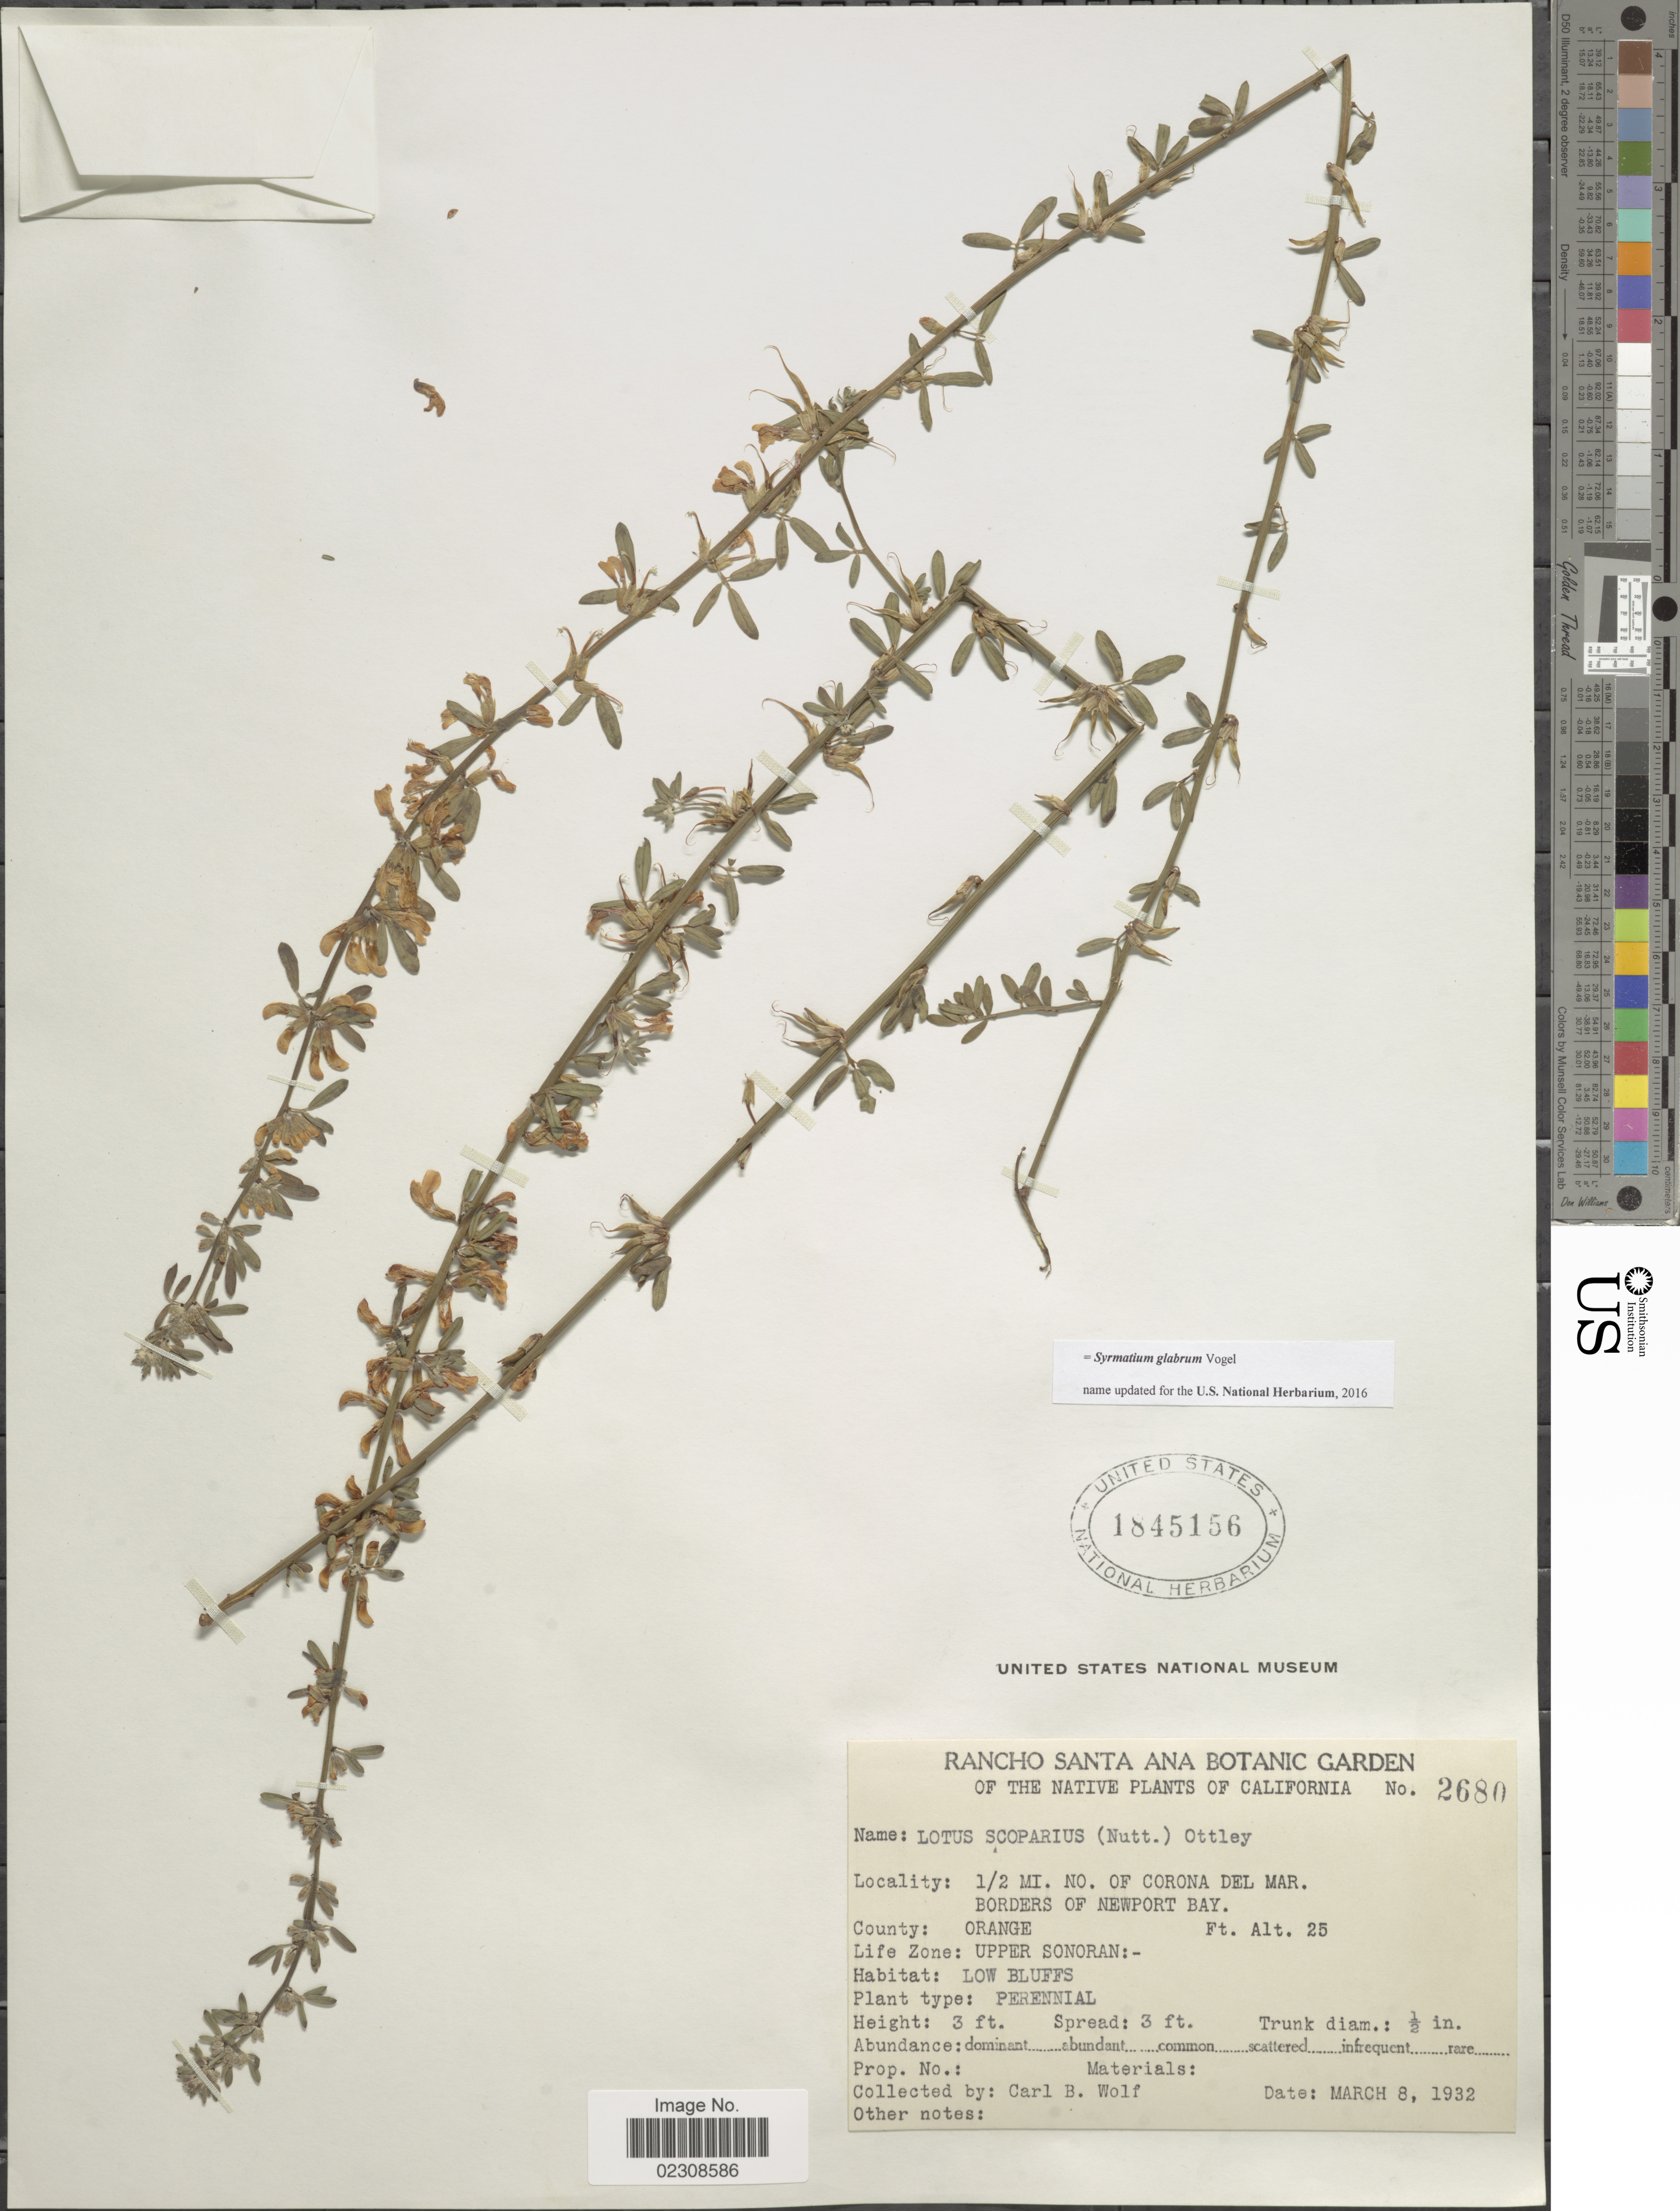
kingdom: Plantae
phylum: Tracheophyta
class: Magnoliopsida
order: Fabales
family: Fabaceae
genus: Syrmatium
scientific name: Syrmatium glabrum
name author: Vogel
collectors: C. B. Wolf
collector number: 2680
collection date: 1932-03-08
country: United States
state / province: California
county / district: Orange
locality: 1/2 mile NO. of Corona del Mar. Borders of Newport Bay. Orange County. Upper Sonoran.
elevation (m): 8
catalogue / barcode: US 1845156